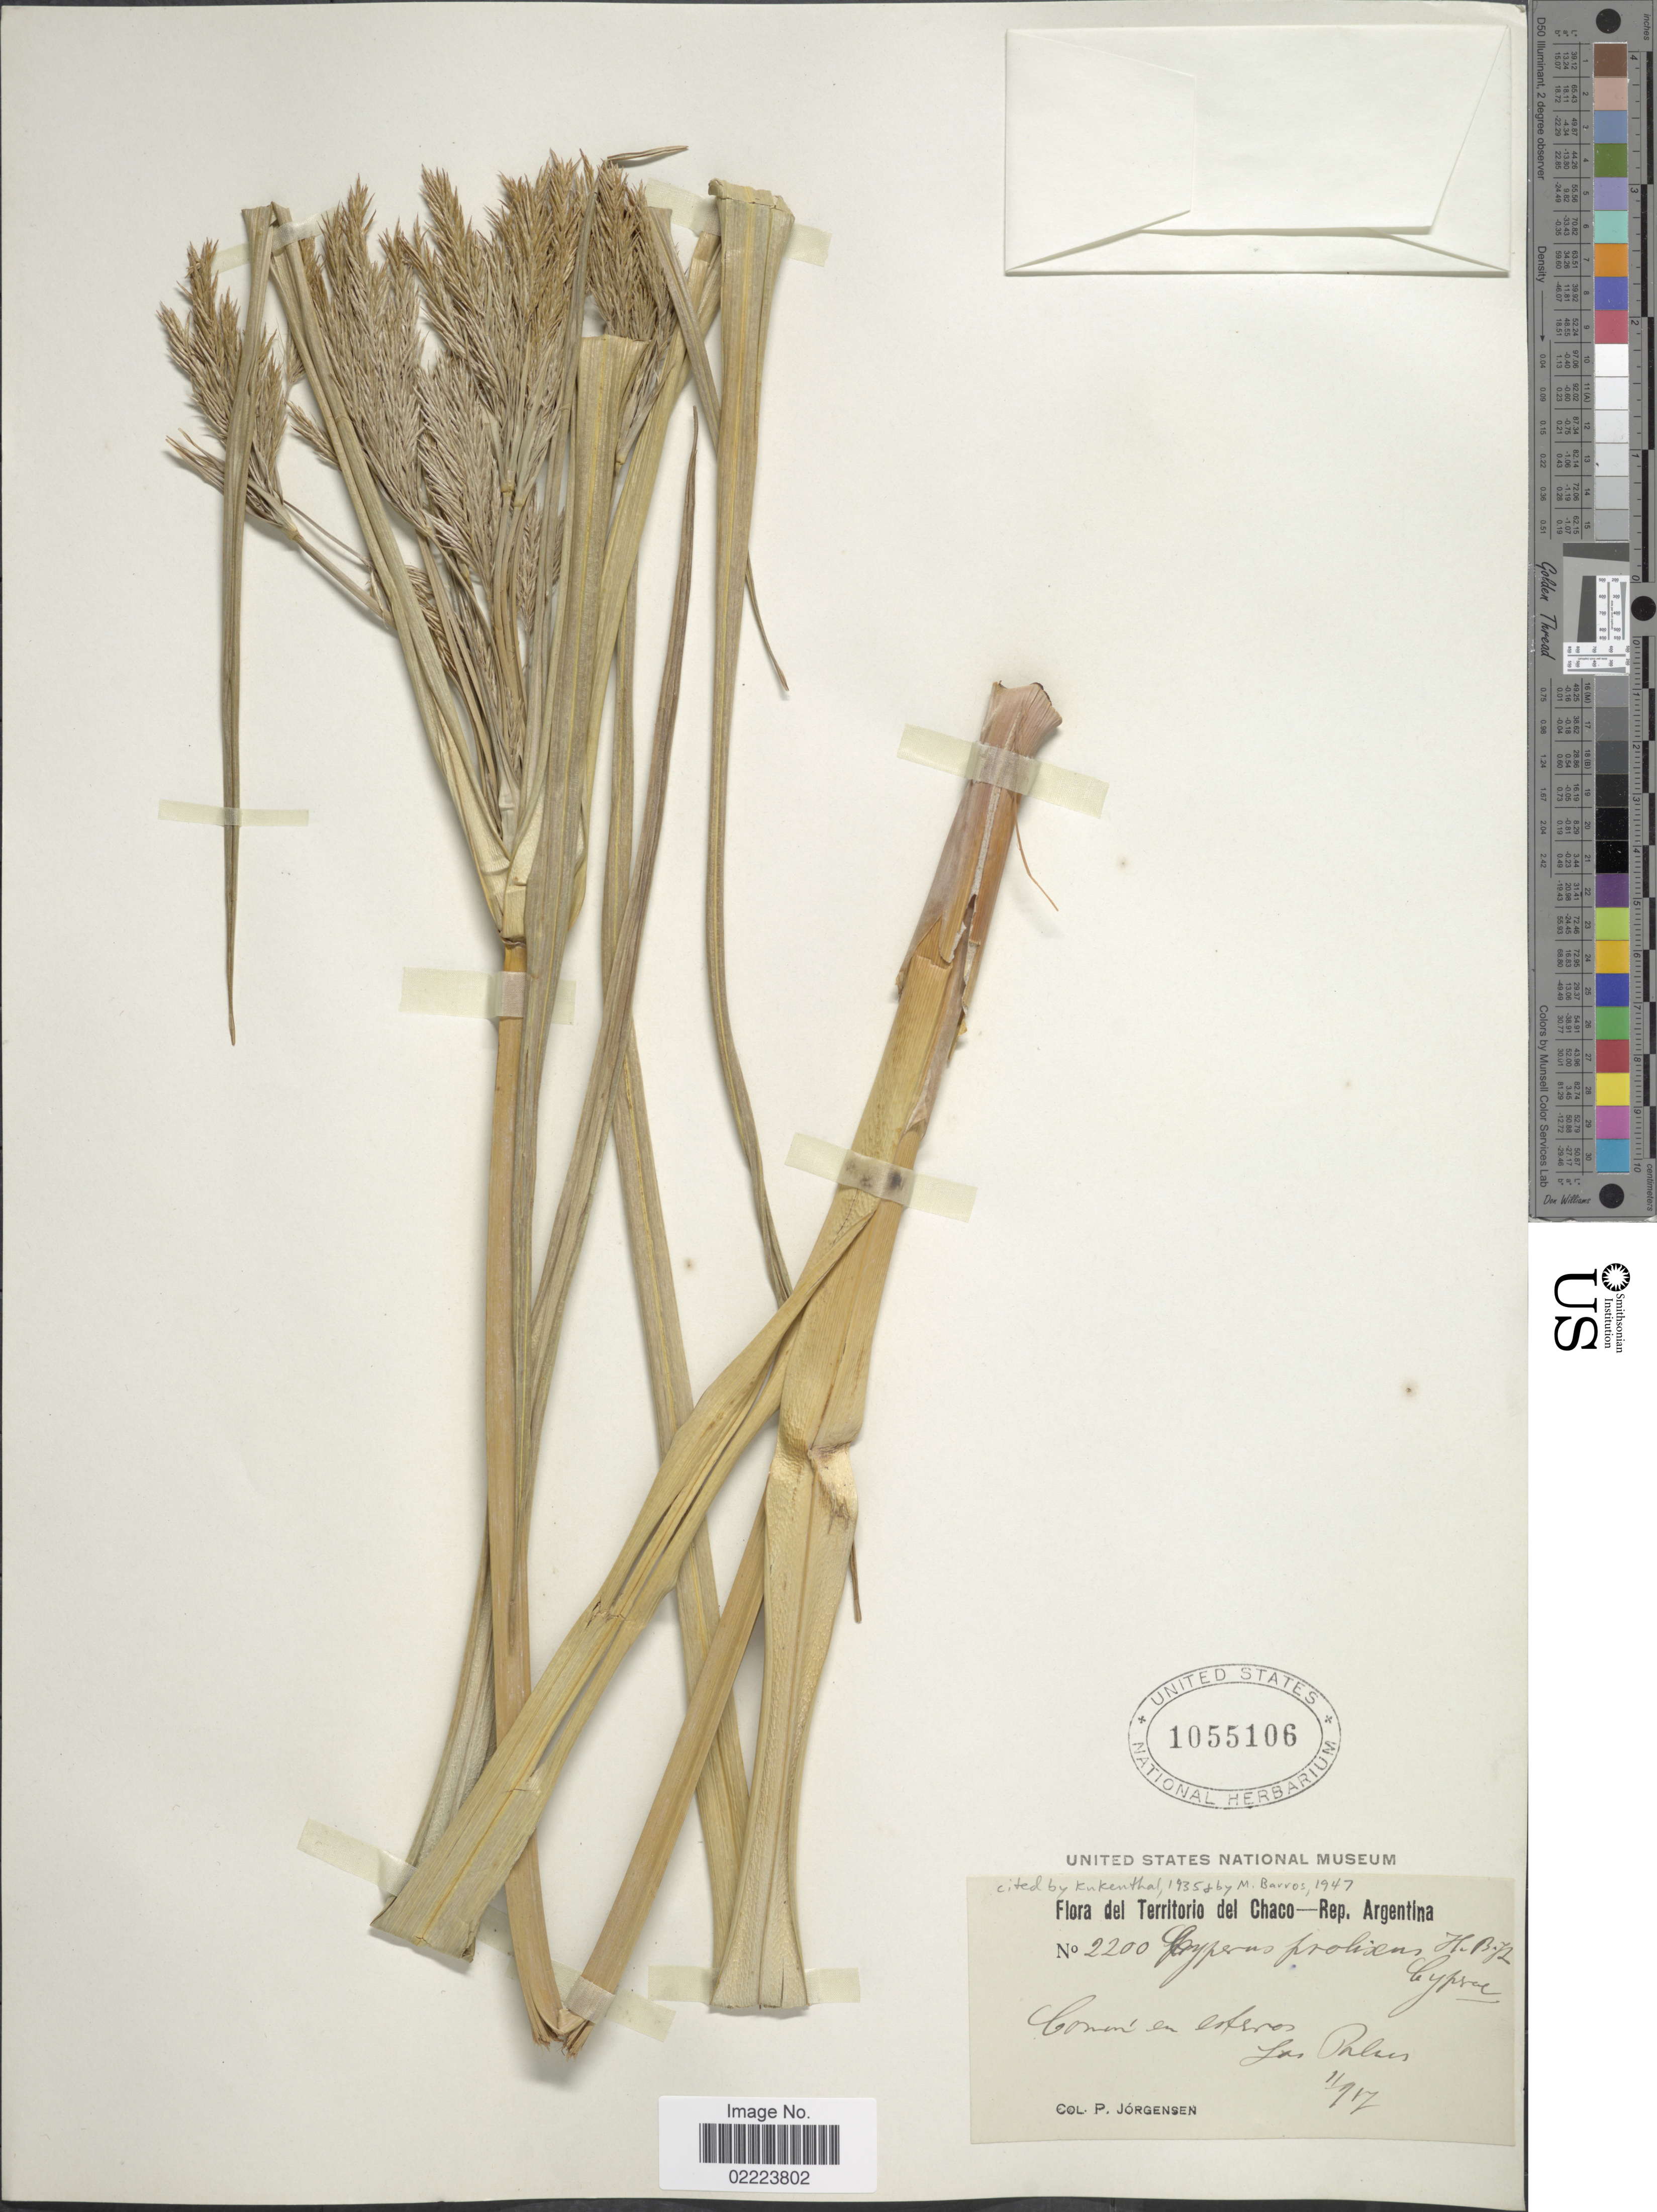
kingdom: Plantae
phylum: Tracheophyta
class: Liliopsida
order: Poales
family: Cyperaceae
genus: Cyperus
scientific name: Cyperus prolixus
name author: Kunth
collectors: P. Jörgensen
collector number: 2200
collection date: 1917-11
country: Argentina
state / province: Chaco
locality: Conan en erteros Las Palaces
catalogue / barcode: US 1055106